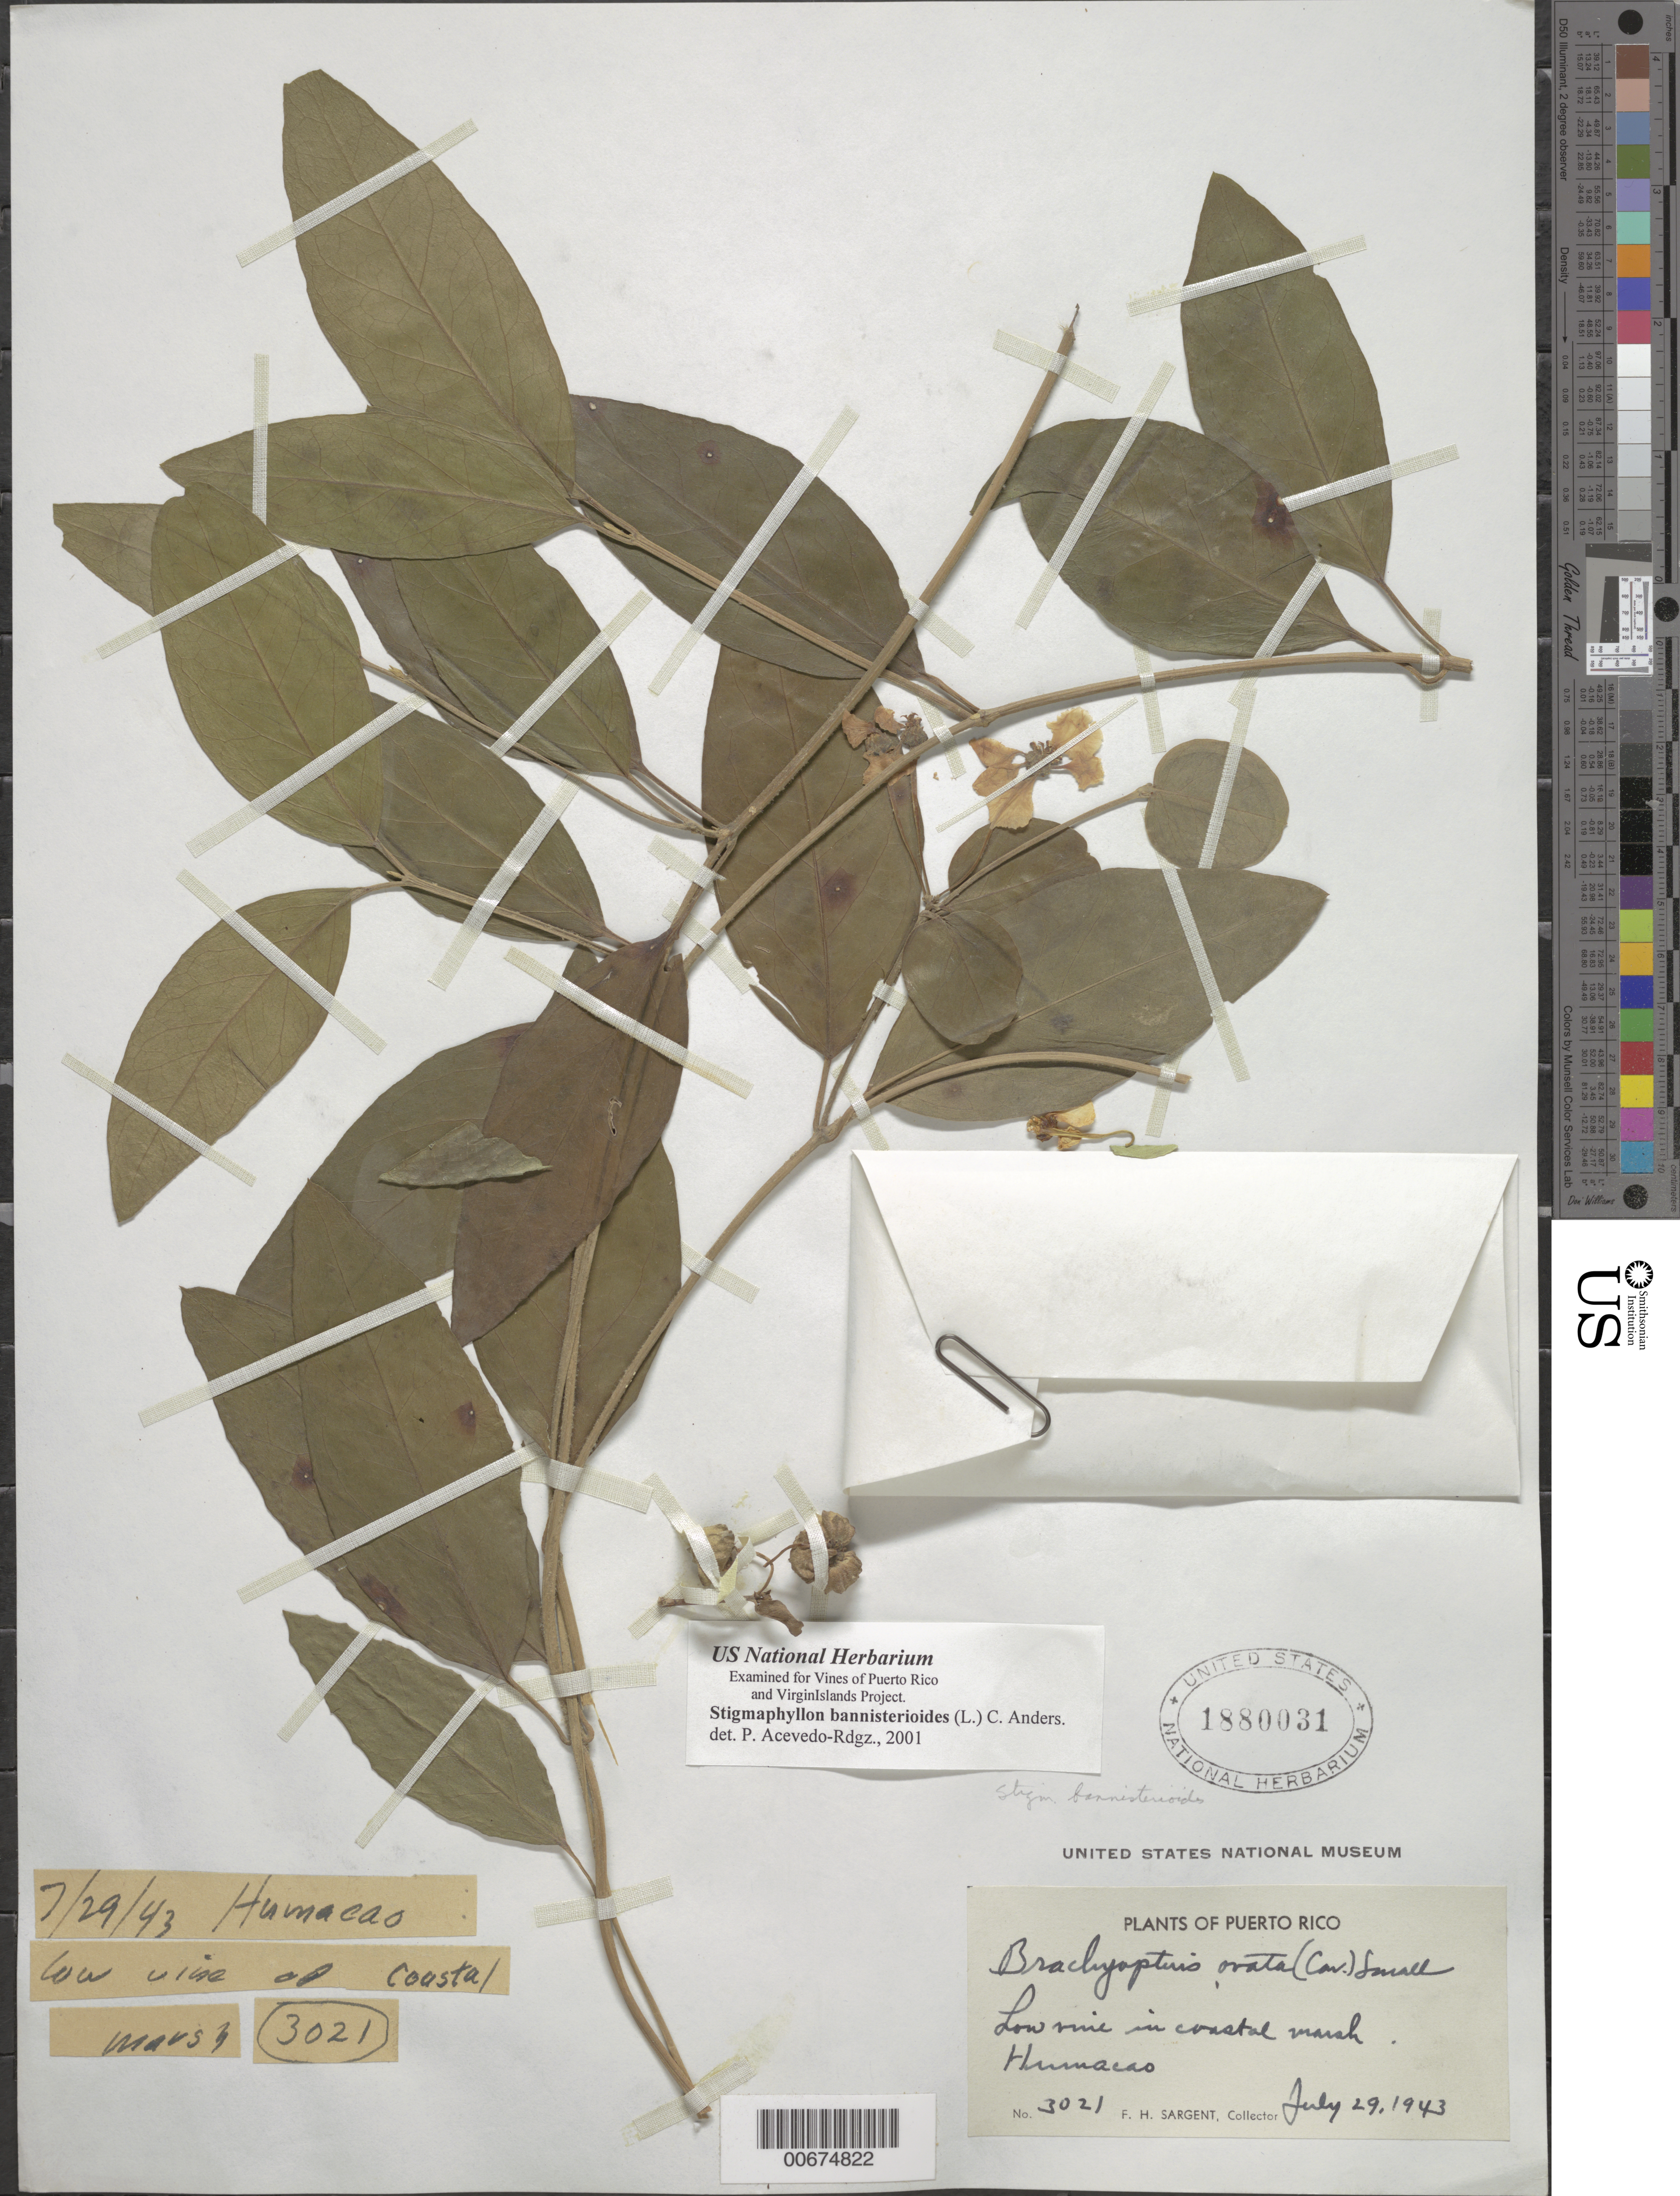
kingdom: Plantae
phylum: Tracheophyta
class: Magnoliopsida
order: Malpighiales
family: Malpighiaceae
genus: Stigmaphyllon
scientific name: Stigmaphyllon bannisterioides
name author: (L.) C.E. Anderson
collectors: F. H. Sargent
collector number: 3021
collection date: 1943-07-29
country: Puerto Rico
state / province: Humacao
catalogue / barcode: US 1880031